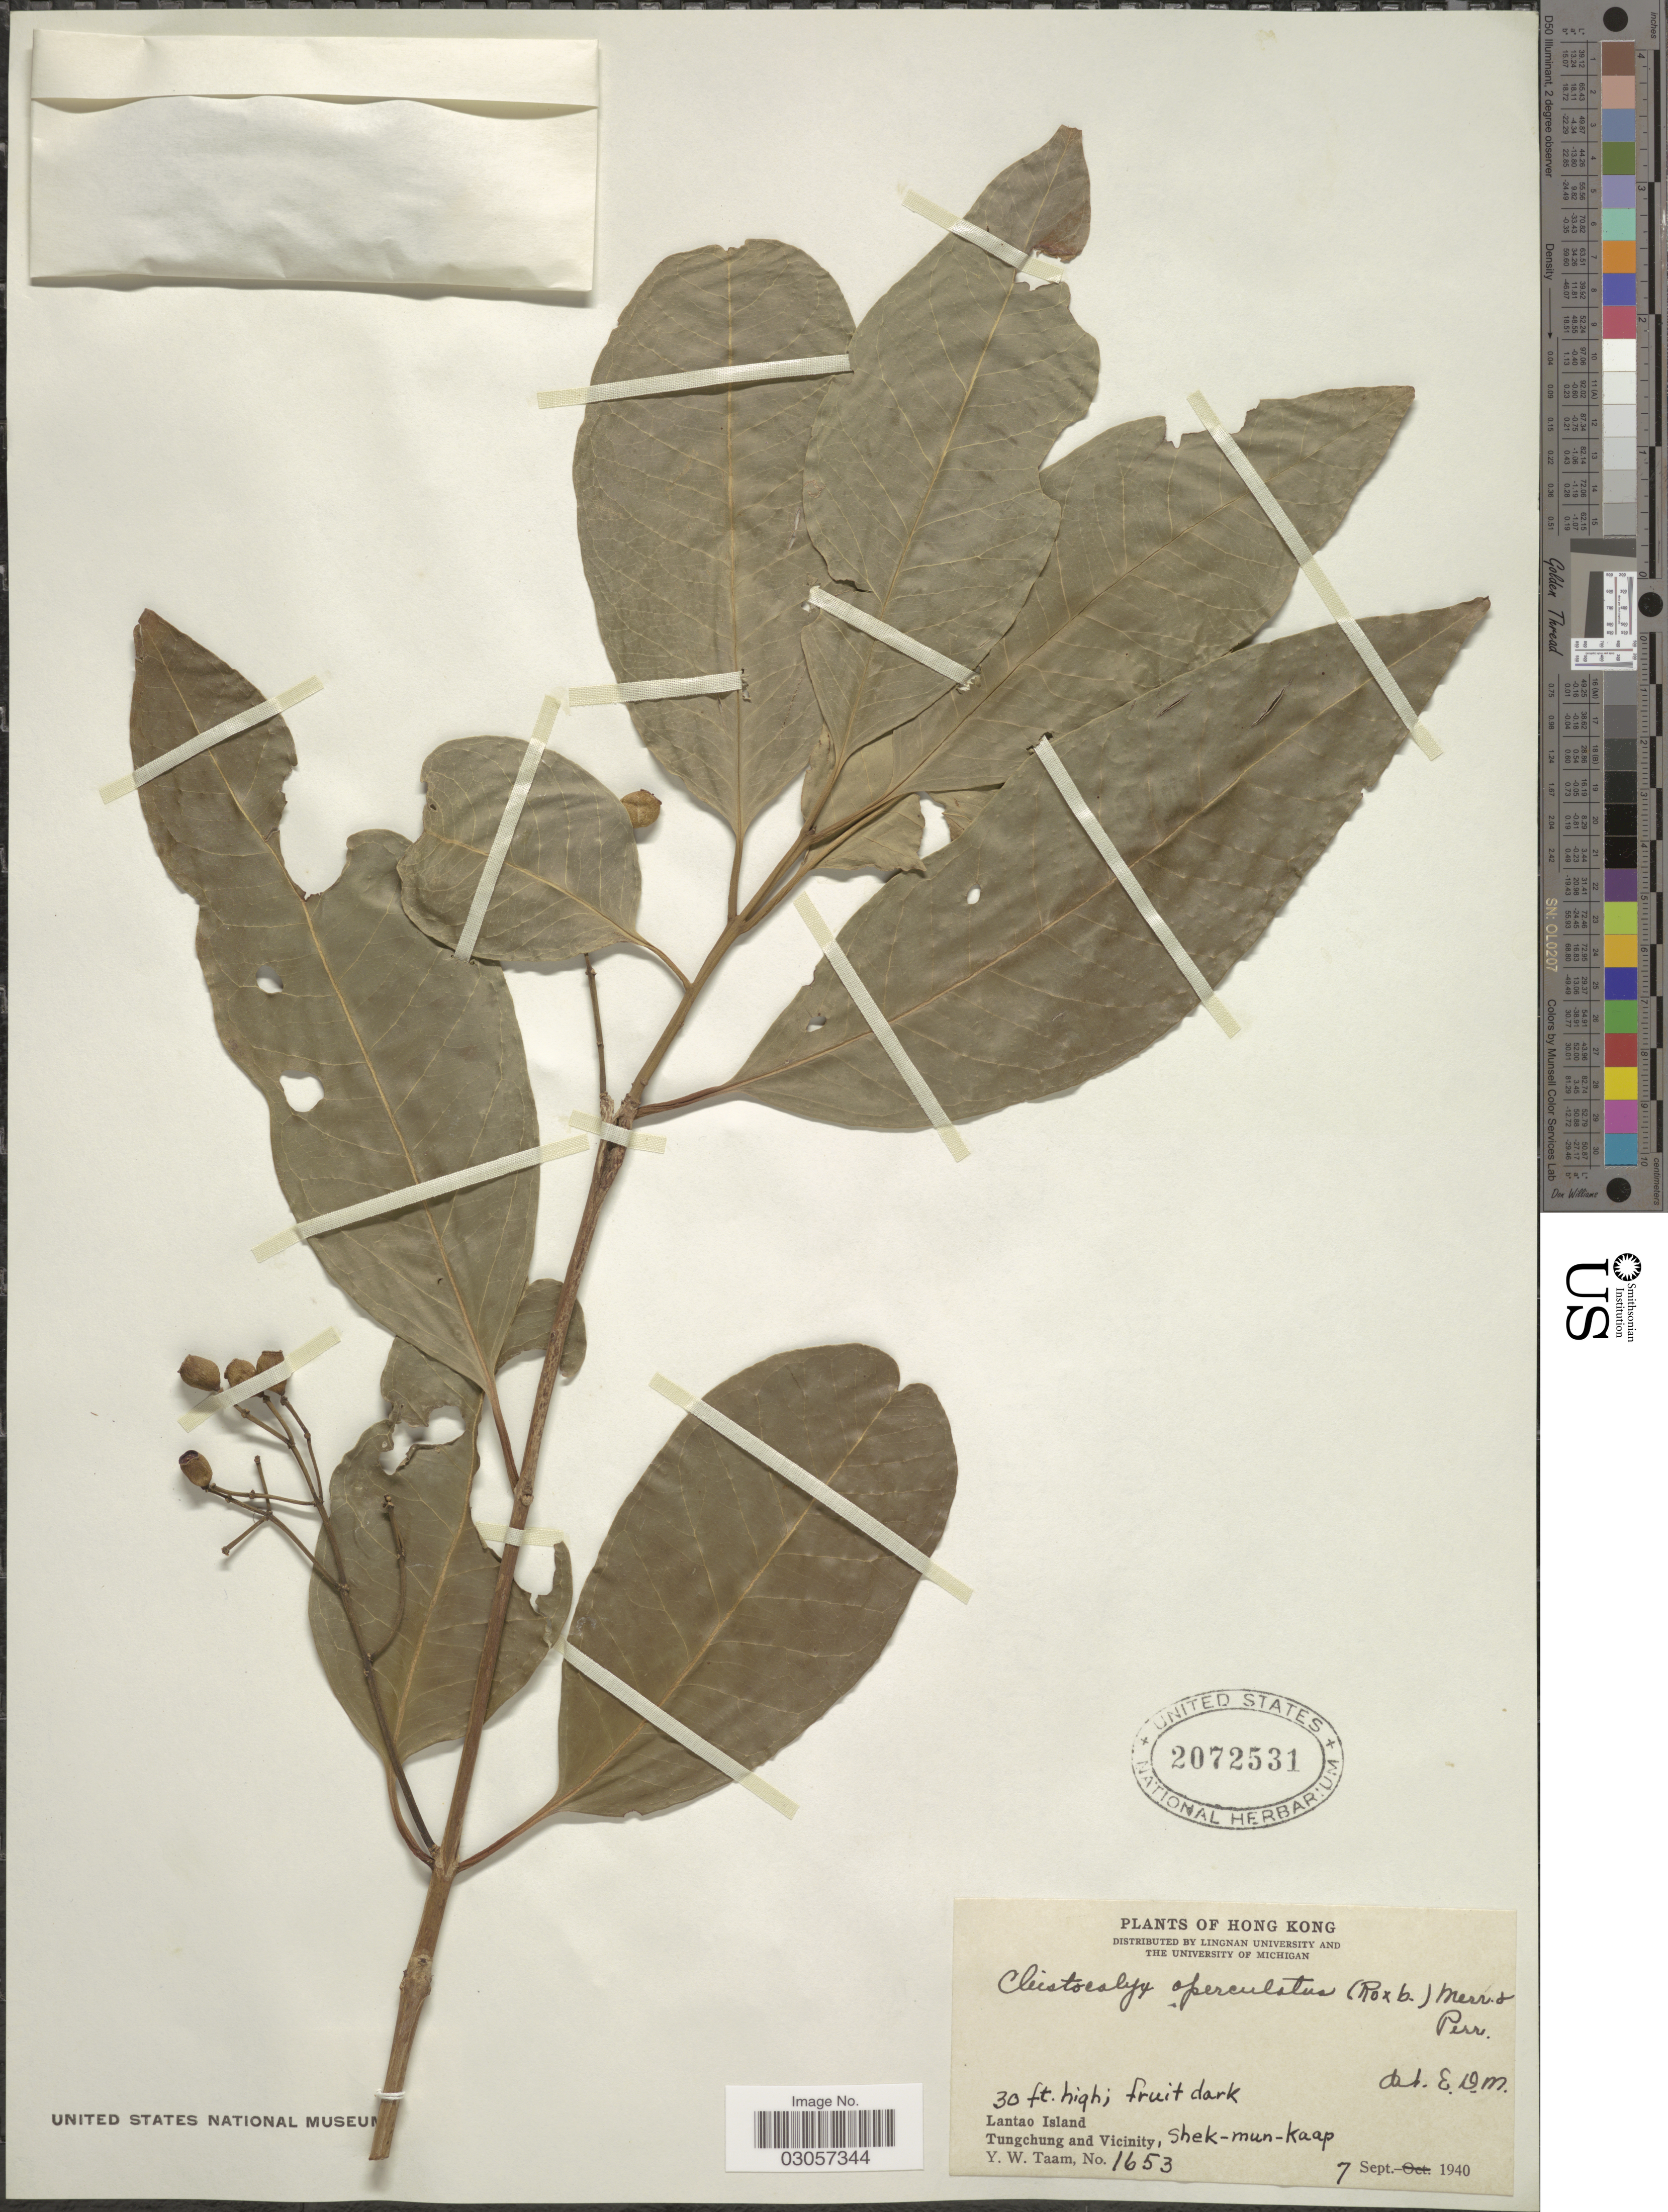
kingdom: Plantae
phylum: Tracheophyta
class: Magnoliopsida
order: Myrtales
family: Myrtaceae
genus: Syzygium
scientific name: Syzygium nervosum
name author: DC.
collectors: Y. W. Taam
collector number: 1653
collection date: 1940-09-07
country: China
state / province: Hong Kong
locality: Lantao Island, Tungchung and Vicinity, Shek-mun-Kaap.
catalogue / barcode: US 2072531